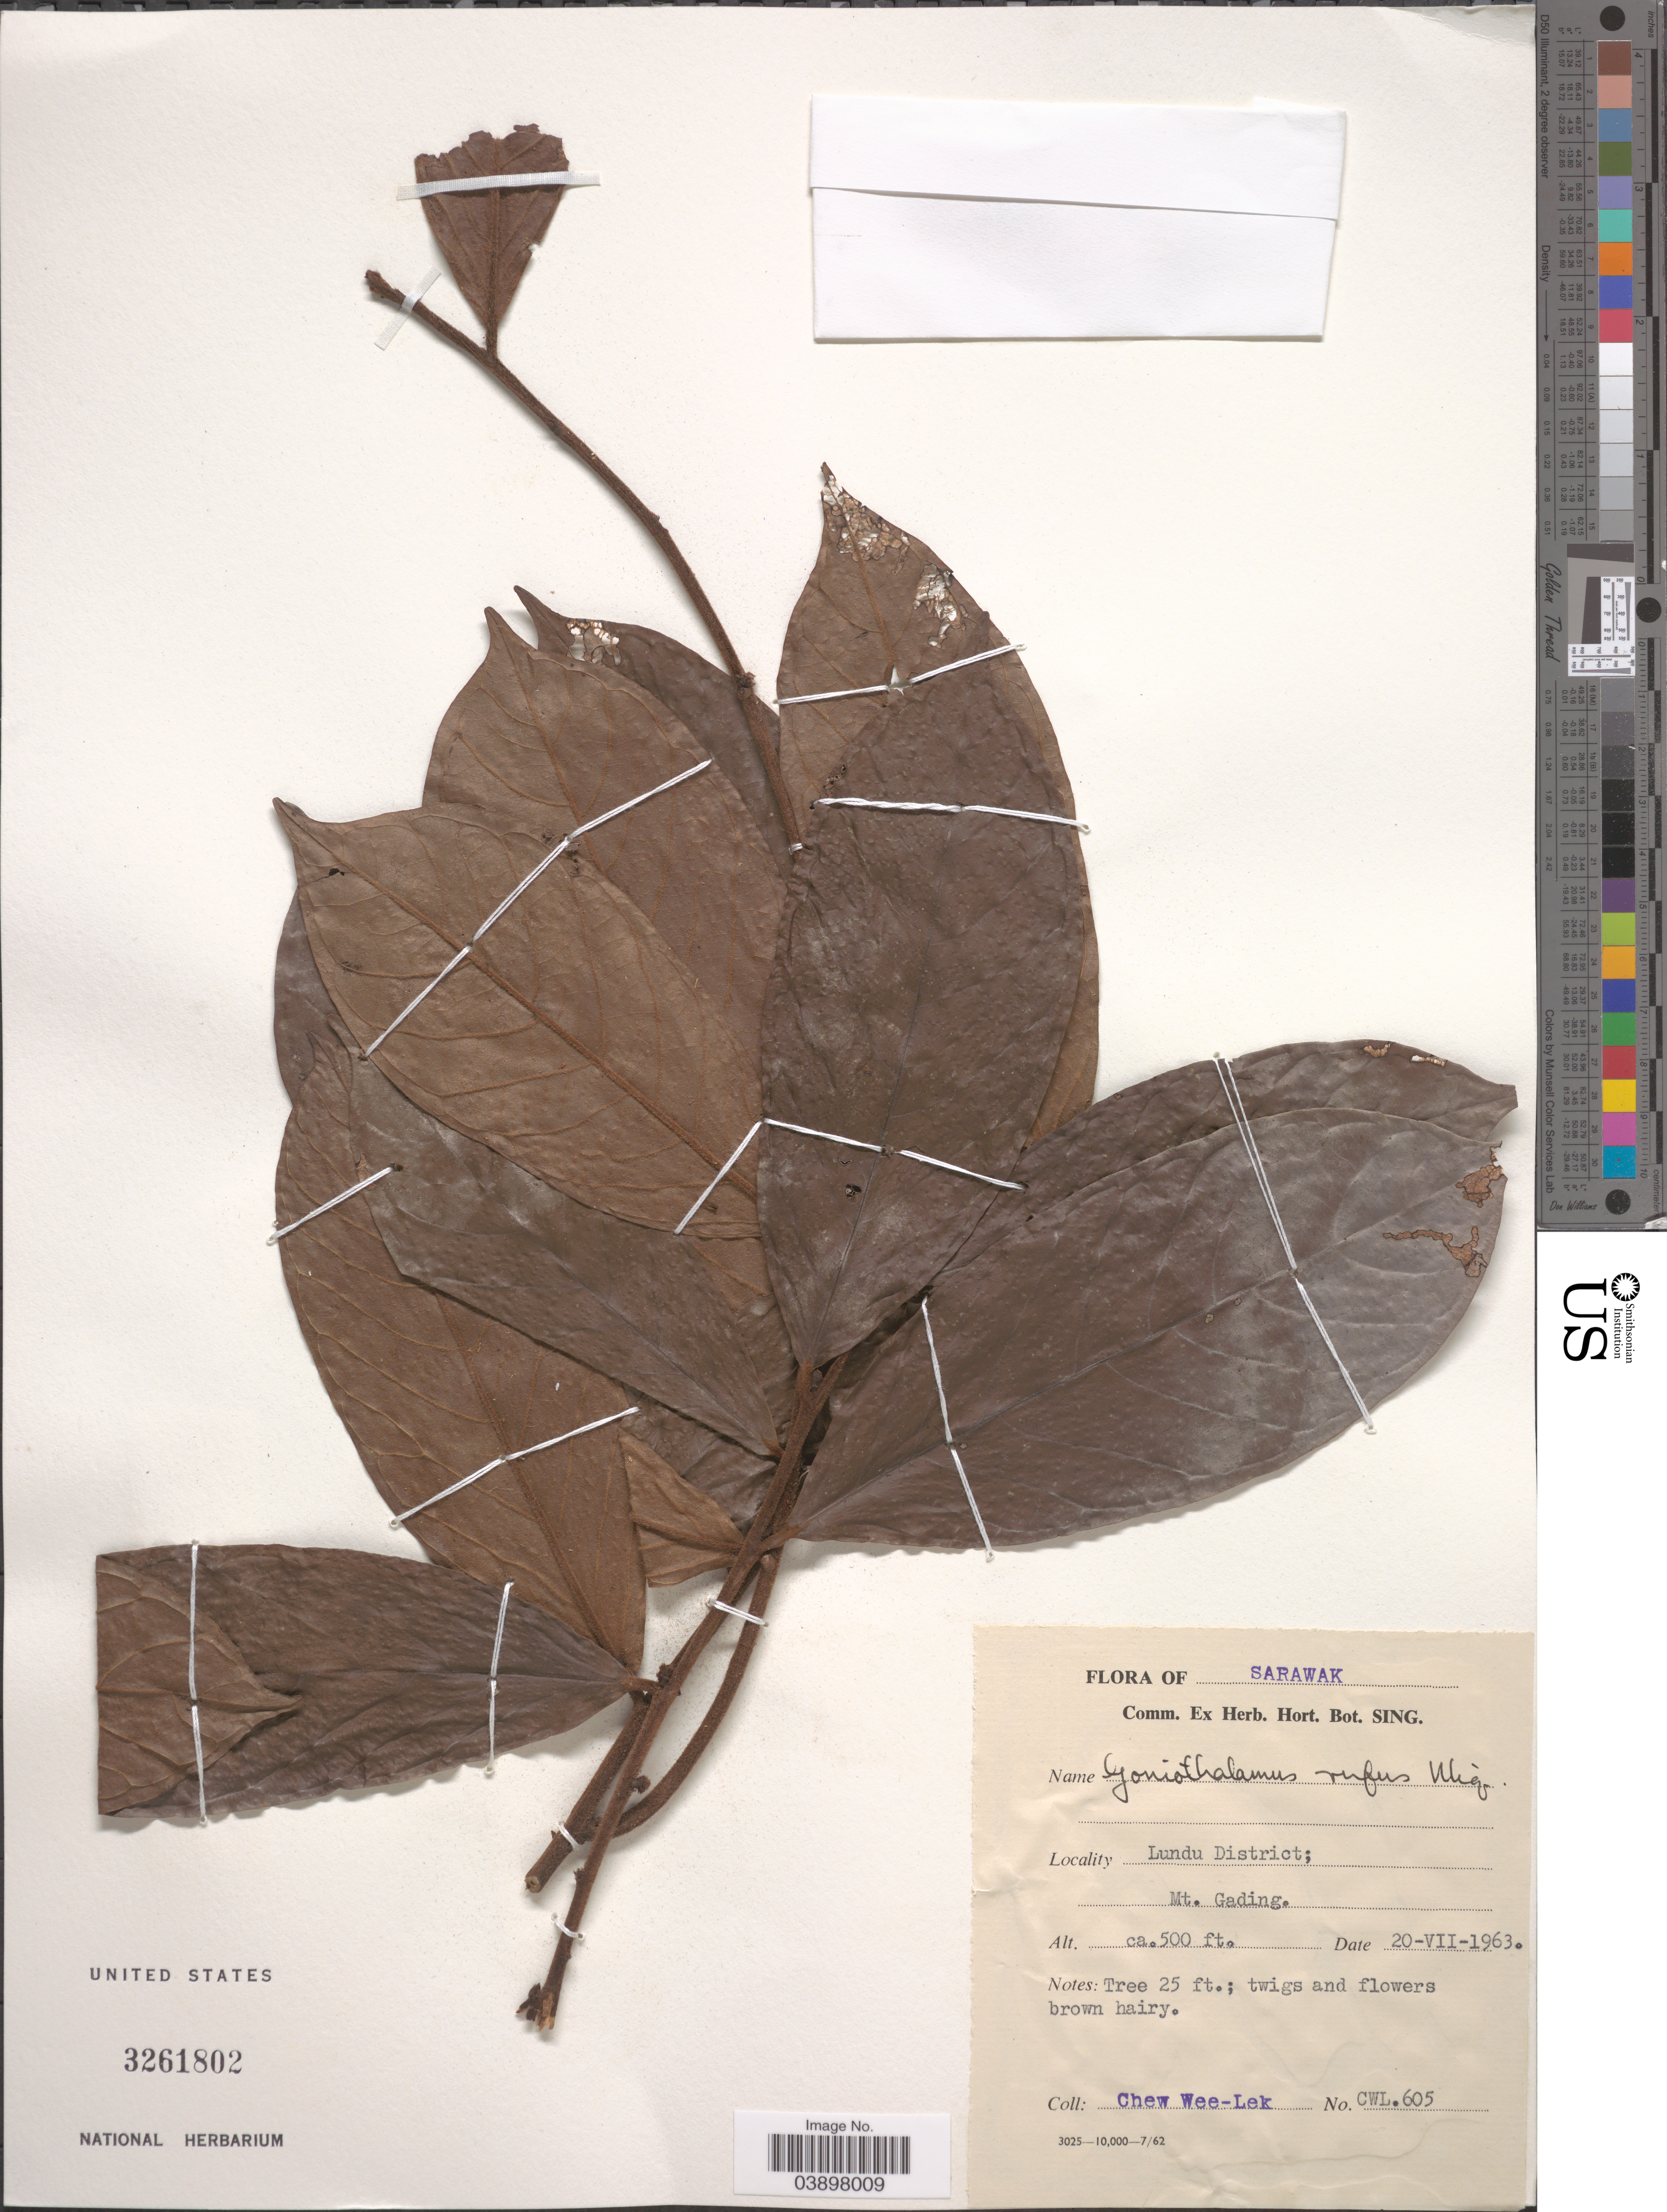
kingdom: Plantae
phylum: Tracheophyta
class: Magnoliopsida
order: Magnoliales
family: Annonaceae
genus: Goniothalamus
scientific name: Goniothalamus rufus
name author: Miq.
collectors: W. Chew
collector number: CWL605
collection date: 1963-07-20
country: Malaysia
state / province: Sarawak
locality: Lundu District; Mt. Gading.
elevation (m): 152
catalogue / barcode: US 3261802